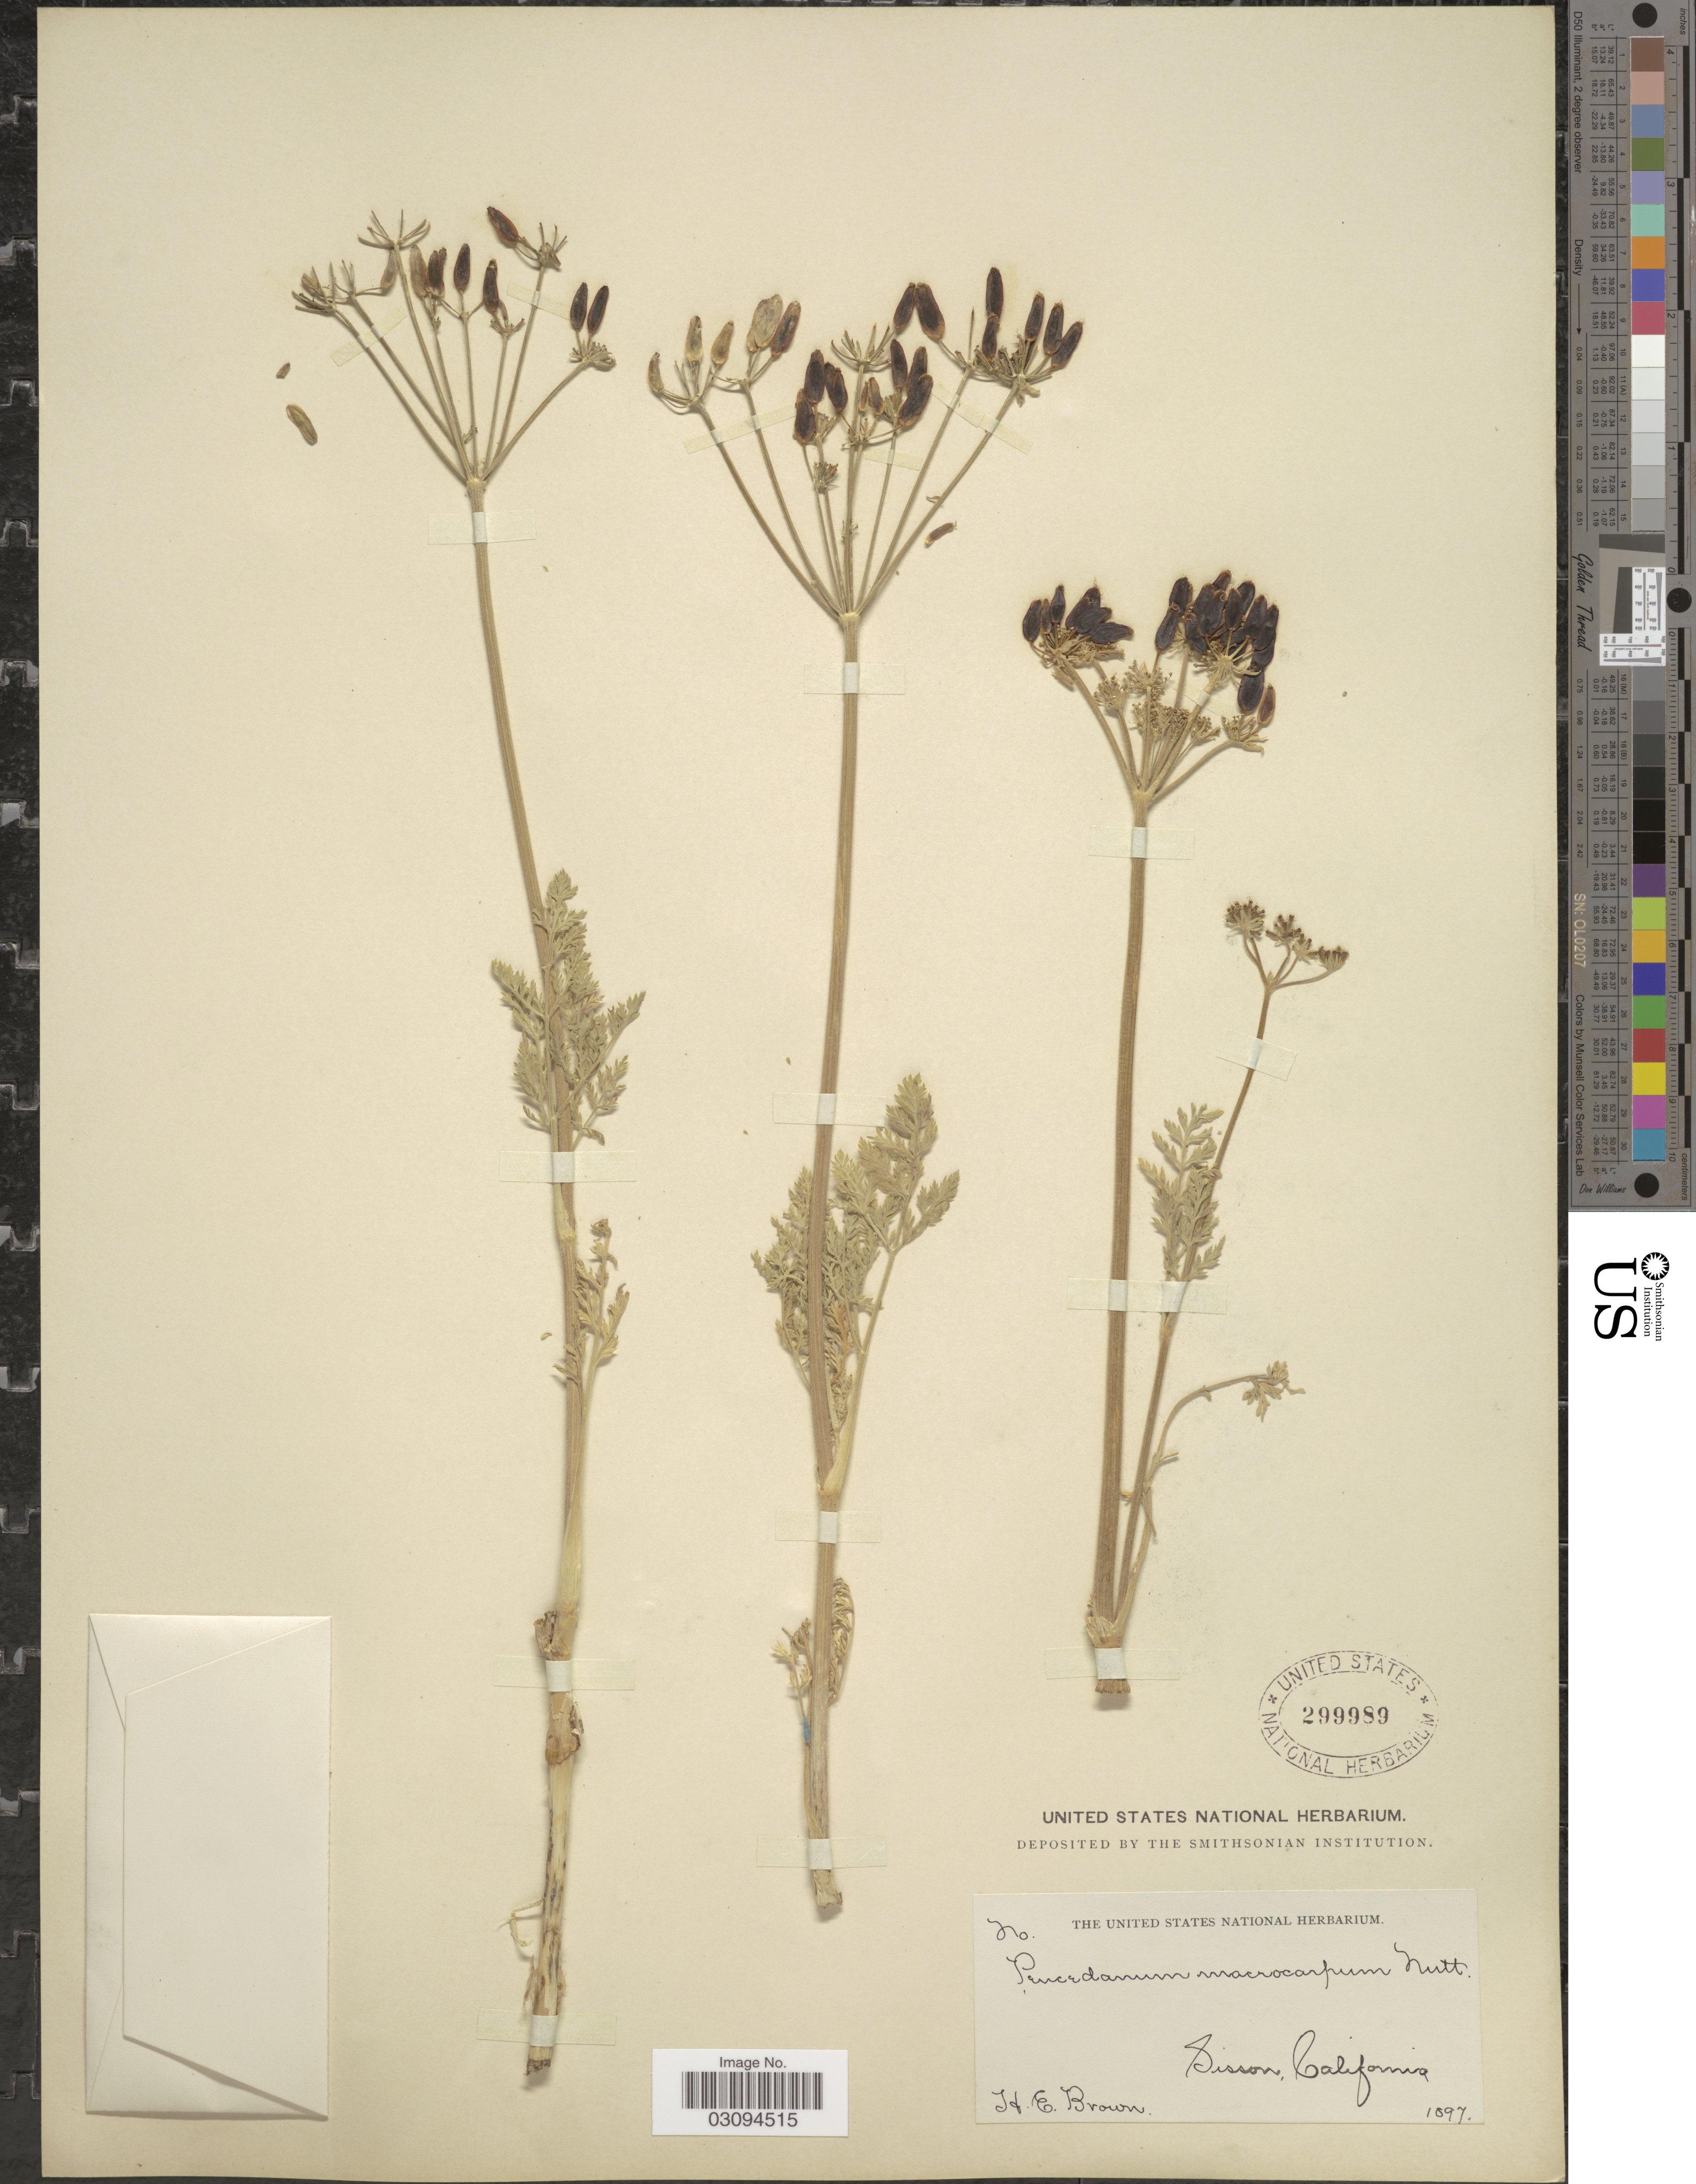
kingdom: Plantae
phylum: Tracheophyta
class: Magnoliopsida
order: Apiales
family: Apiaceae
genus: Lomatium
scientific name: Lomatium macrocarpum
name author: (Hook. et al.) J.M. Coult. & Rose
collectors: H. E. Brown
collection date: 1897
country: United States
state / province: California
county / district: Siskiyou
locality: Sisson.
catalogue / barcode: US 299989